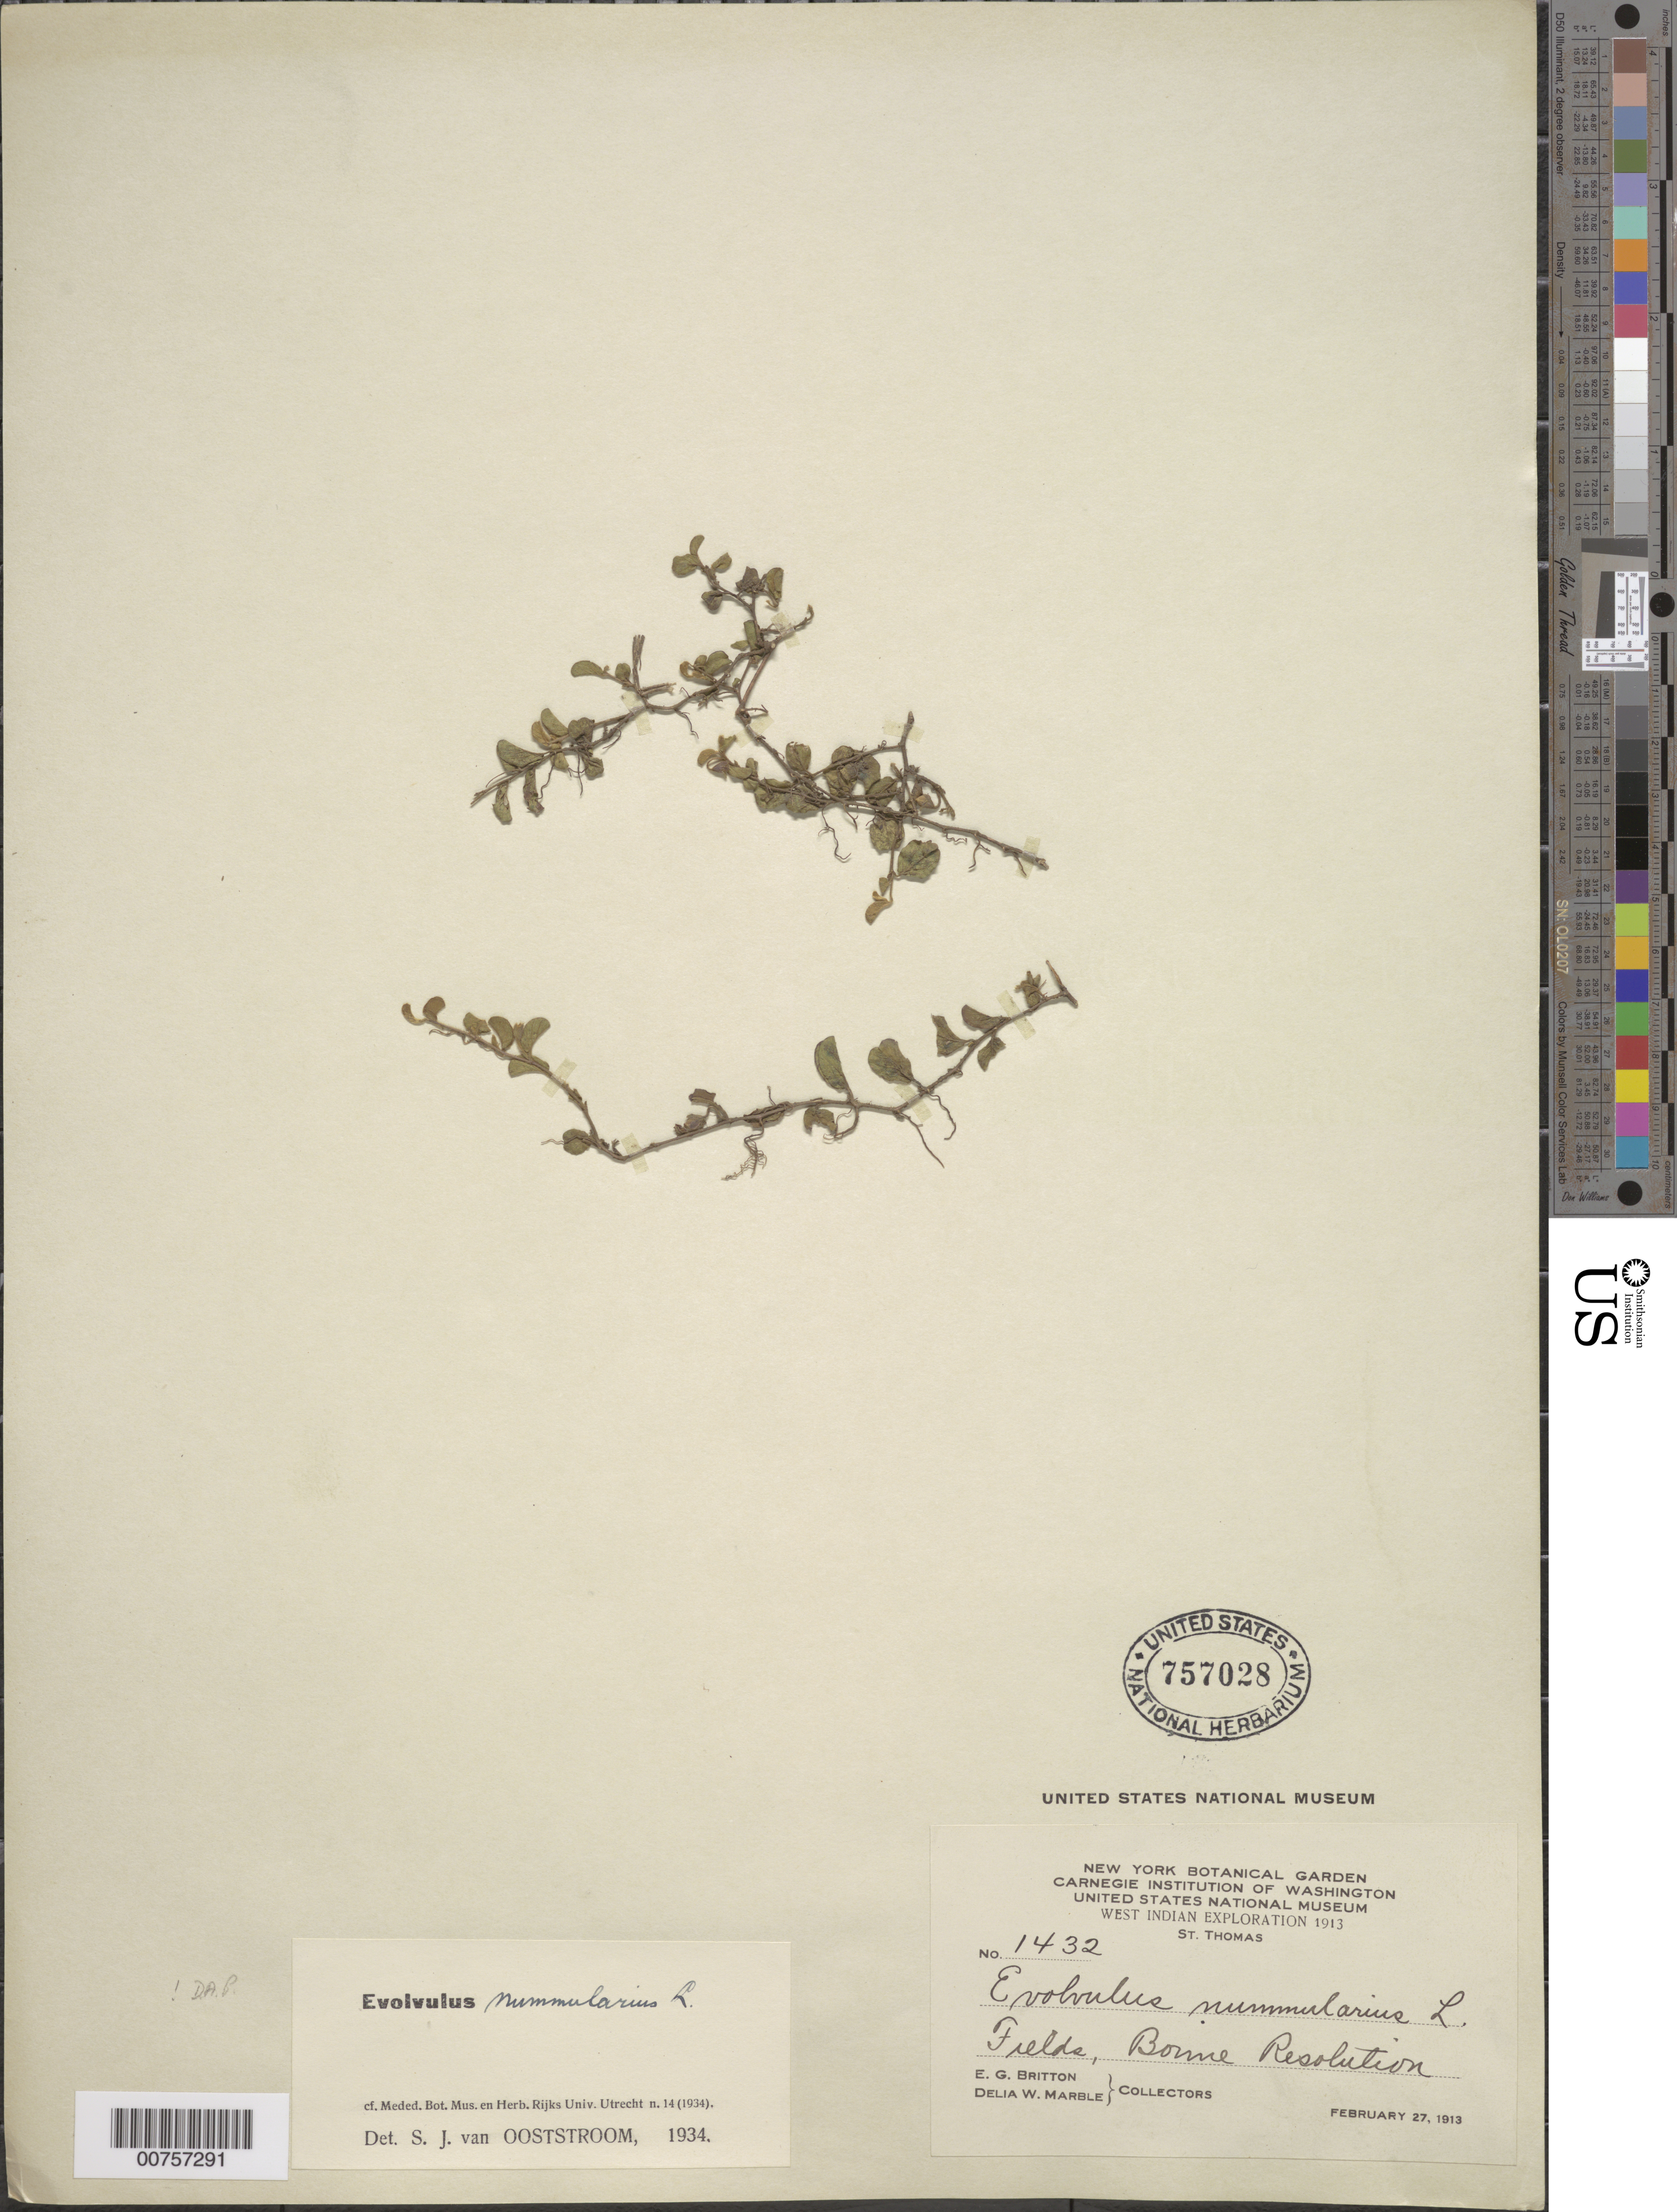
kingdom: Plantae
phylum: Tracheophyta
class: Magnoliopsida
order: Solanales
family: Convolvulaceae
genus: Evolvulus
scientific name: Evolvulus nummularius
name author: (L.) L.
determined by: Ooststroom, S. J. van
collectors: E. G. Britton & D. W. Marble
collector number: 1432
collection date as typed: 27 Feb 1913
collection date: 1913-02-27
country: U.S. Virgin Islands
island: St. Thomas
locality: Bonne Resolution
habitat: Fields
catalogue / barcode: US 757028